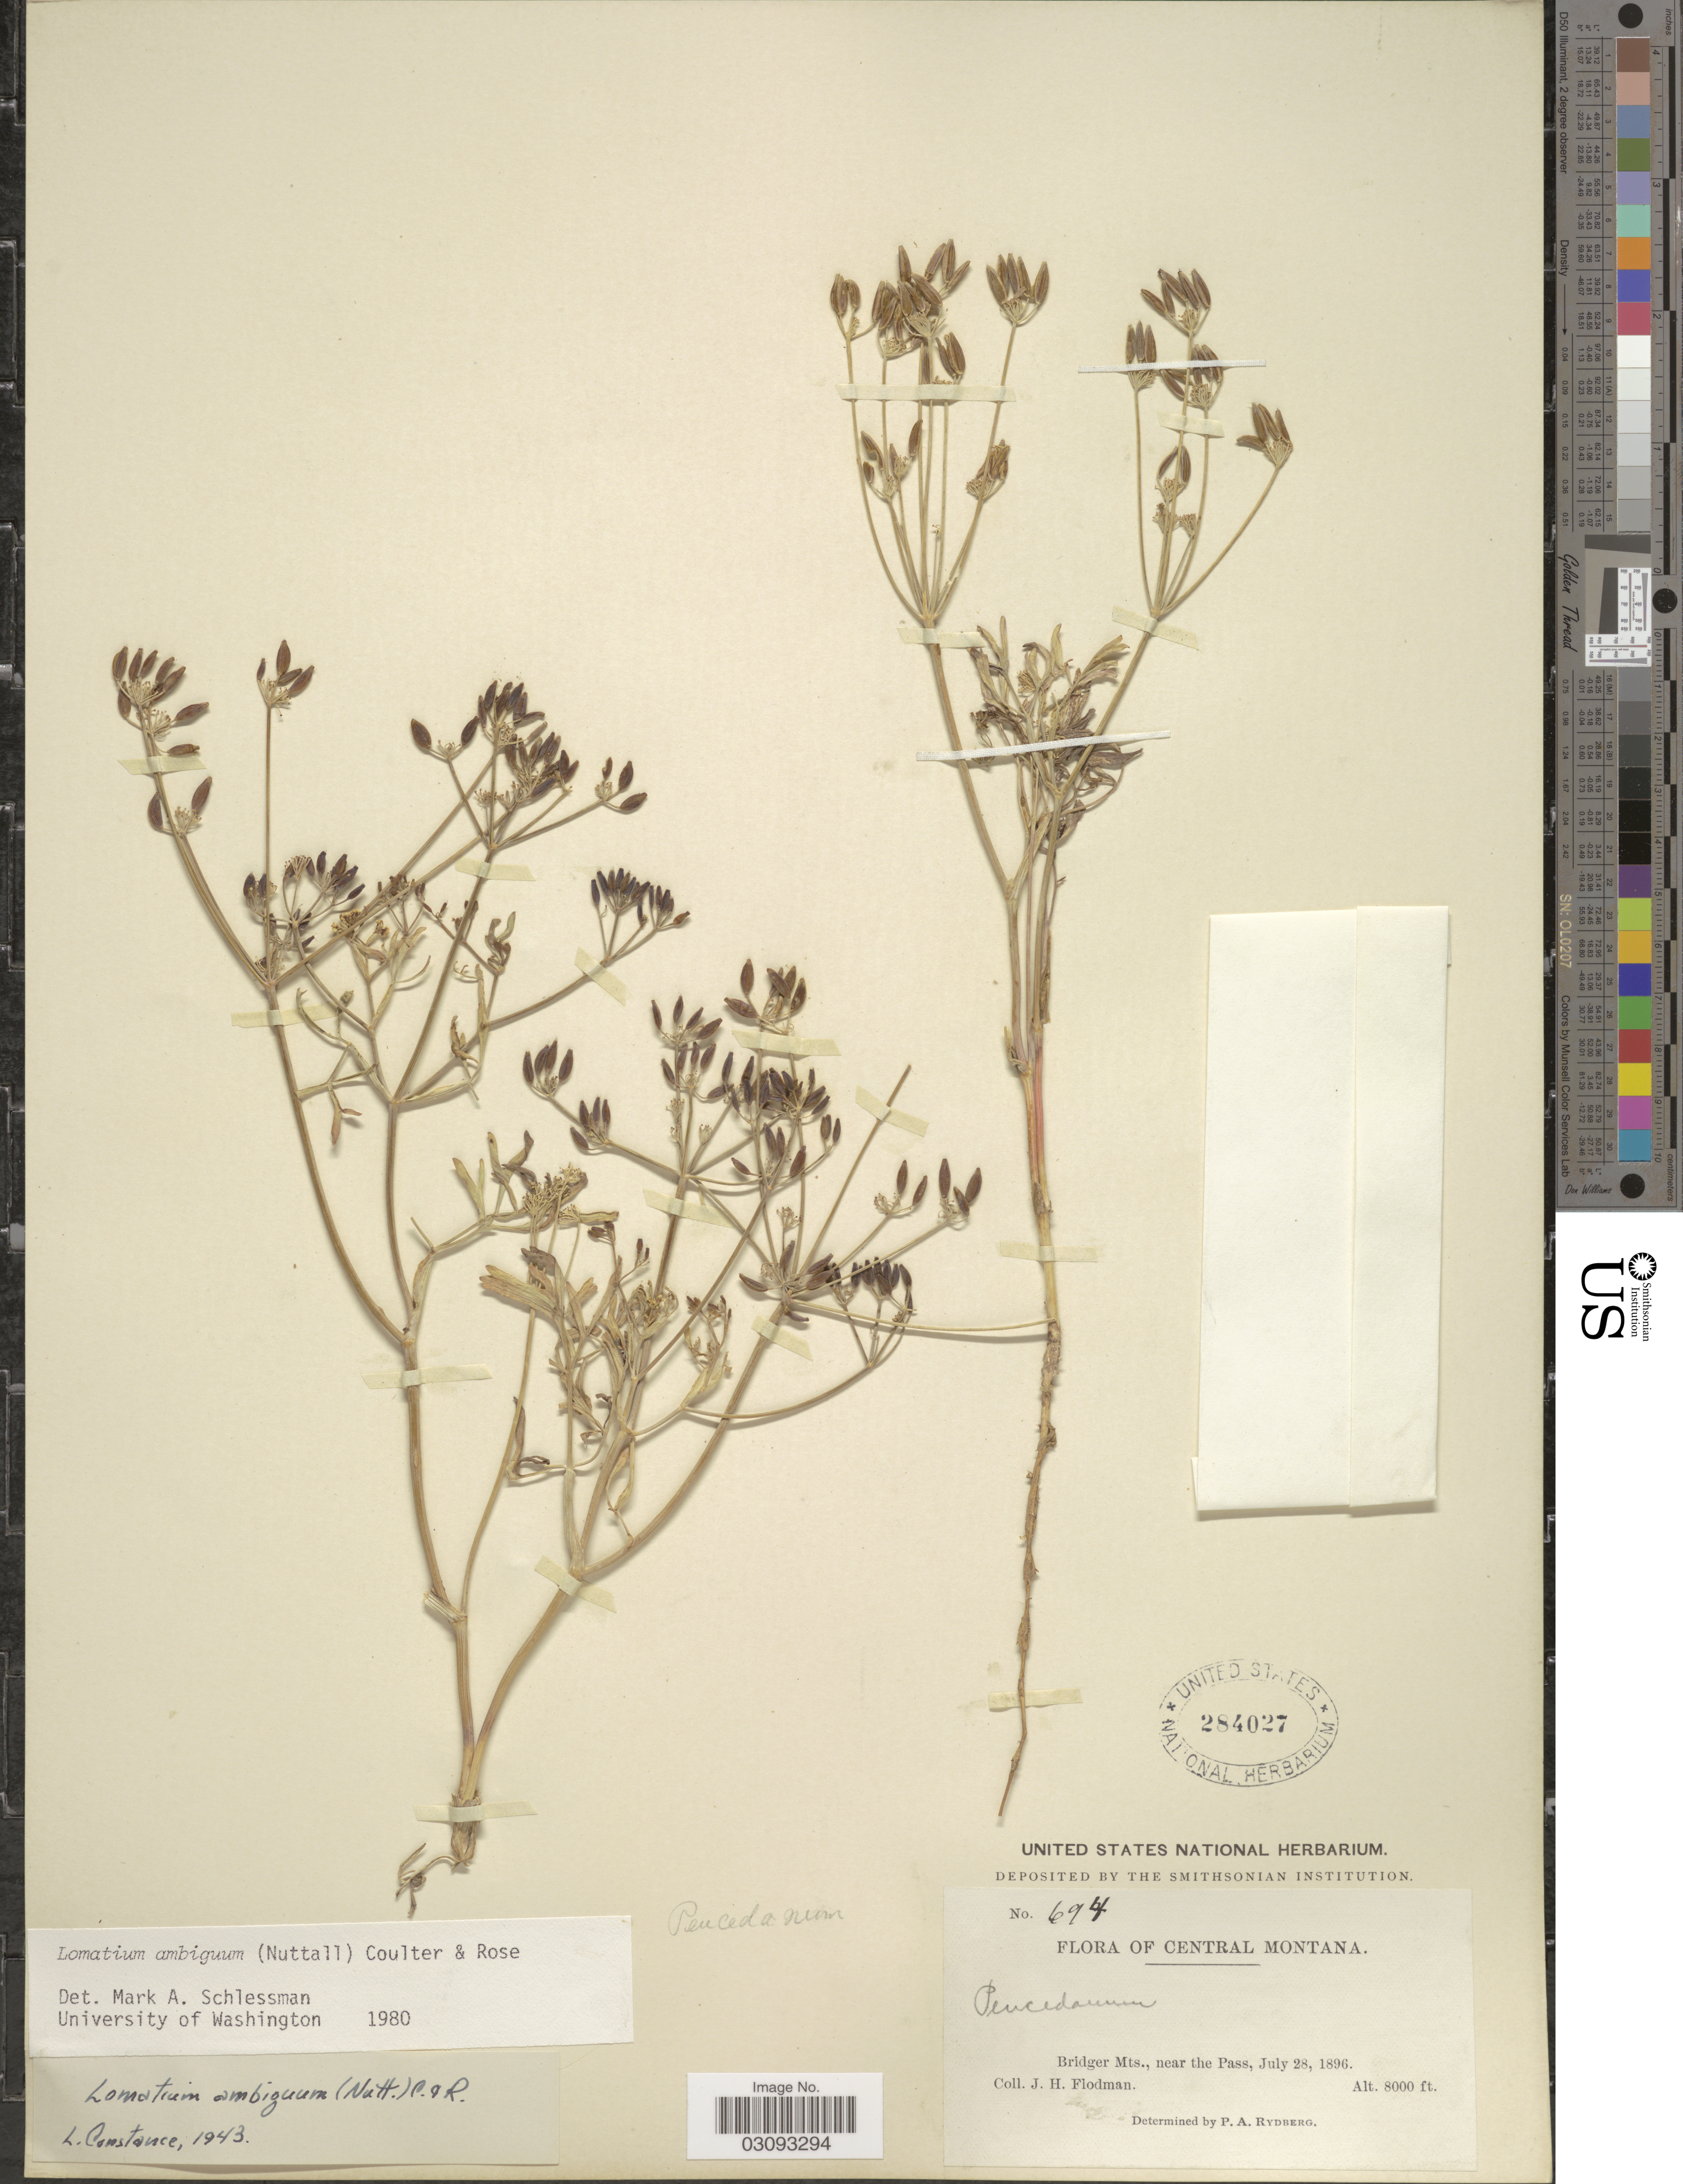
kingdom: Plantae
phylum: Tracheophyta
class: Magnoliopsida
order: Apiales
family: Apiaceae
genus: Lomatium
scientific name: Lomatium ambiguum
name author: (Nutt.) Coult. & Rose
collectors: J. Flodman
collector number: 694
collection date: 1896-07-28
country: United States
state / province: Montana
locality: Central Montana. Bridger Mts., near the Pass.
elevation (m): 2438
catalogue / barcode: US 284027